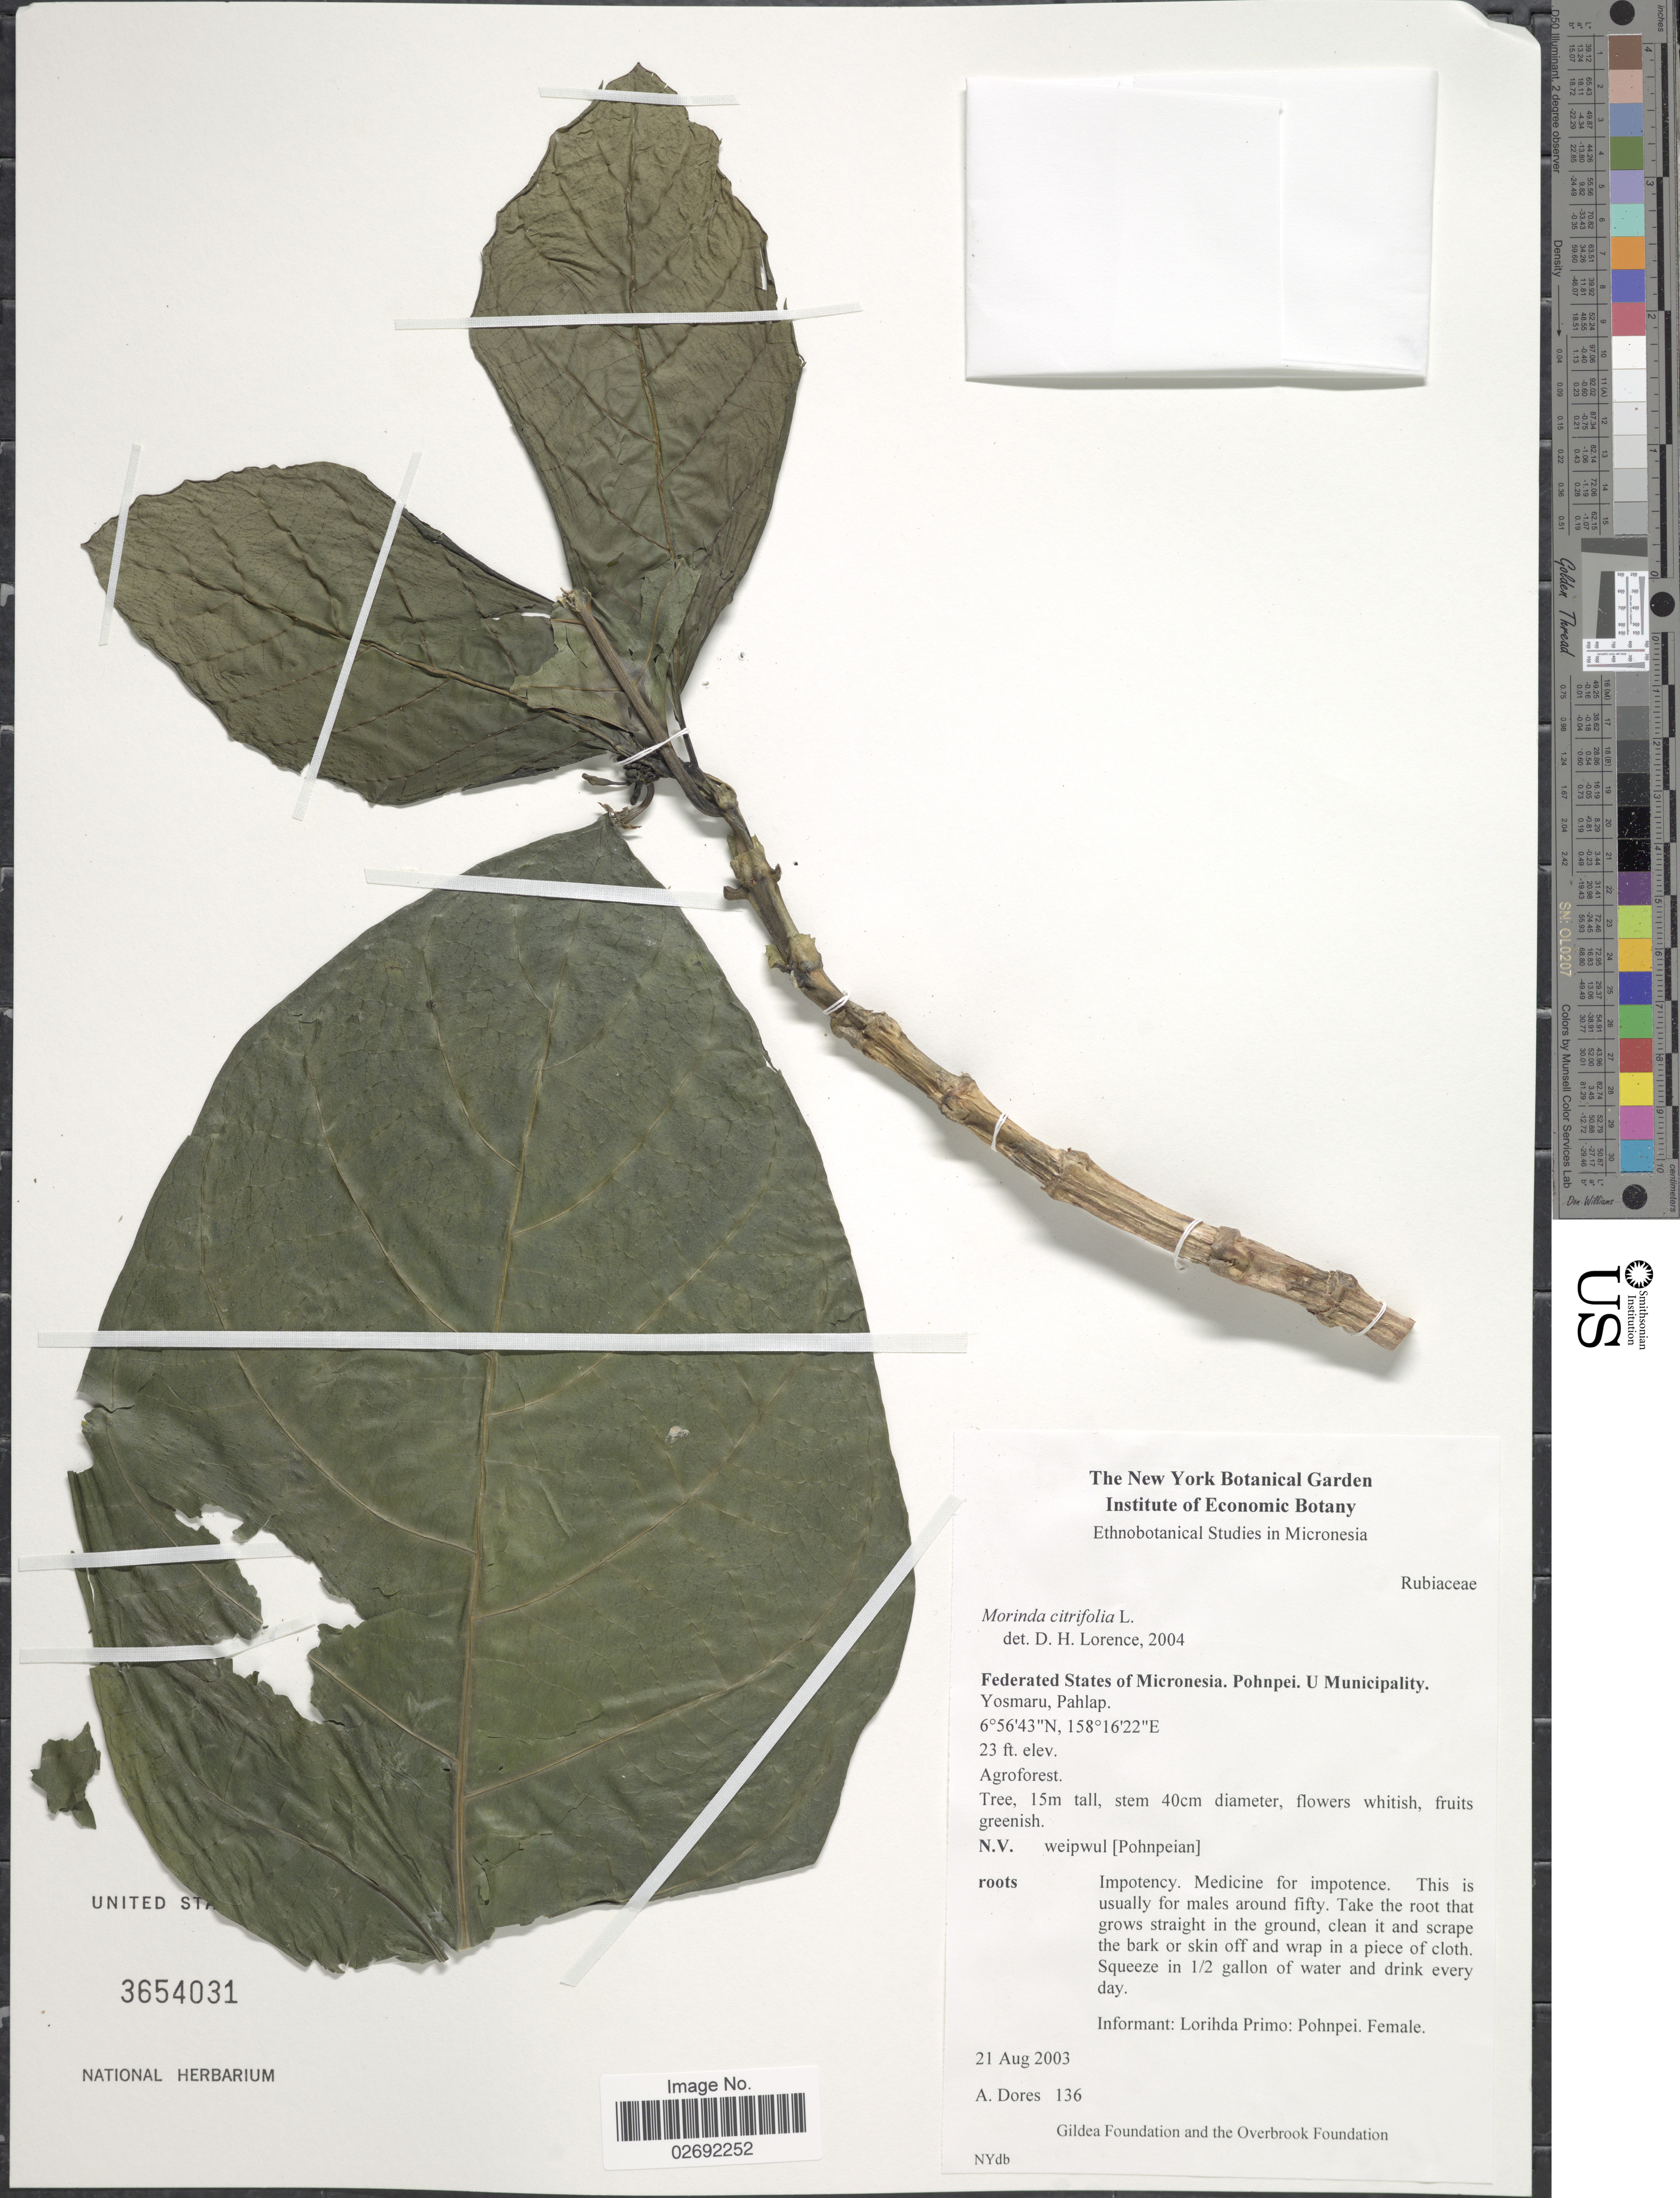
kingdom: Plantae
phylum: Tracheophyta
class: Magnoliopsida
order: Gentianales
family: Rubiaceae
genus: Morinda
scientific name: Morinda citrifolia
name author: L.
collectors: A. Dores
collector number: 136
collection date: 2003-08-21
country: Micronesia, Federated States of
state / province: Pohnpei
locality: U Municipality. Yosmaru, Pahlap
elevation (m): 7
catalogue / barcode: US 3654031